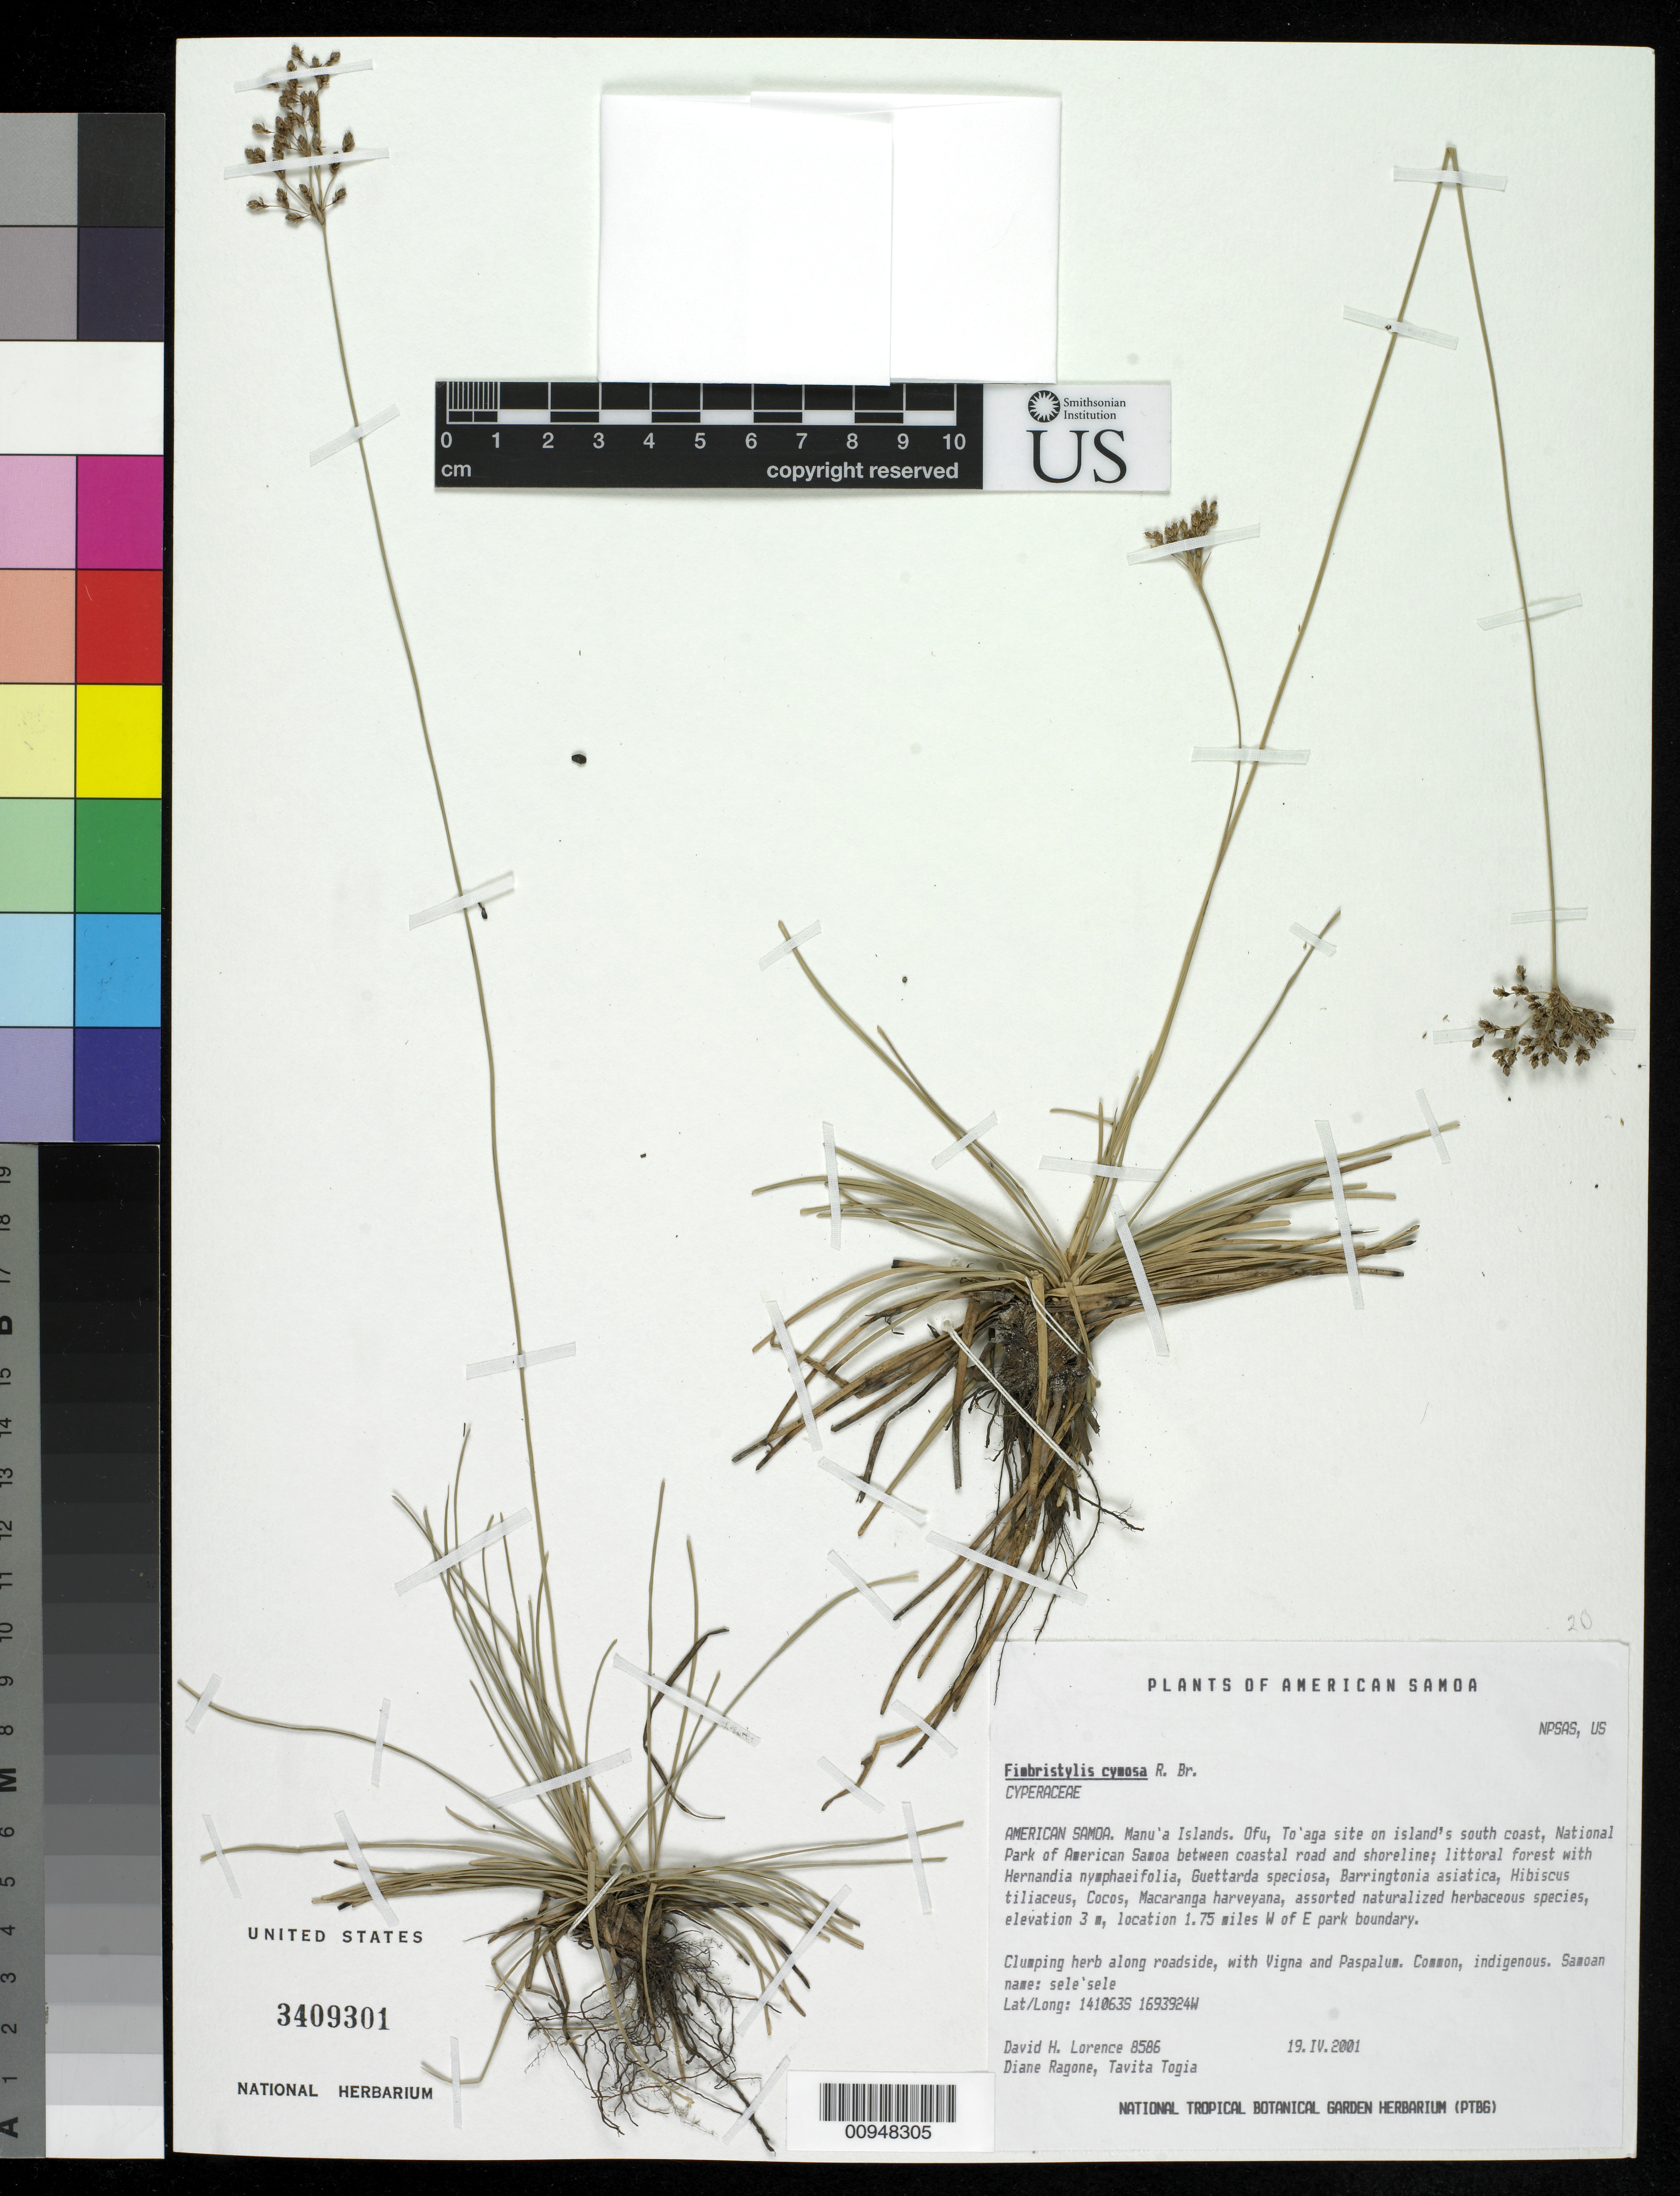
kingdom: Plantae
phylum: Tracheophyta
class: Liliopsida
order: Poales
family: Cyperaceae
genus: Fimbristylis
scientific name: Fimbristylis cymosa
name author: R. Br.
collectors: D. Lorence & D. Ragone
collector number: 8586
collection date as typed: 19 Apr 2001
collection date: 2001-04-19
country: American Samoa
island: Ofu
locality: To'aga site on island's S coast, National Park of American Samoa between coastal road and shoreline, 1.75 miles W of E park boundary.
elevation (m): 3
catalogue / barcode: US 3409301